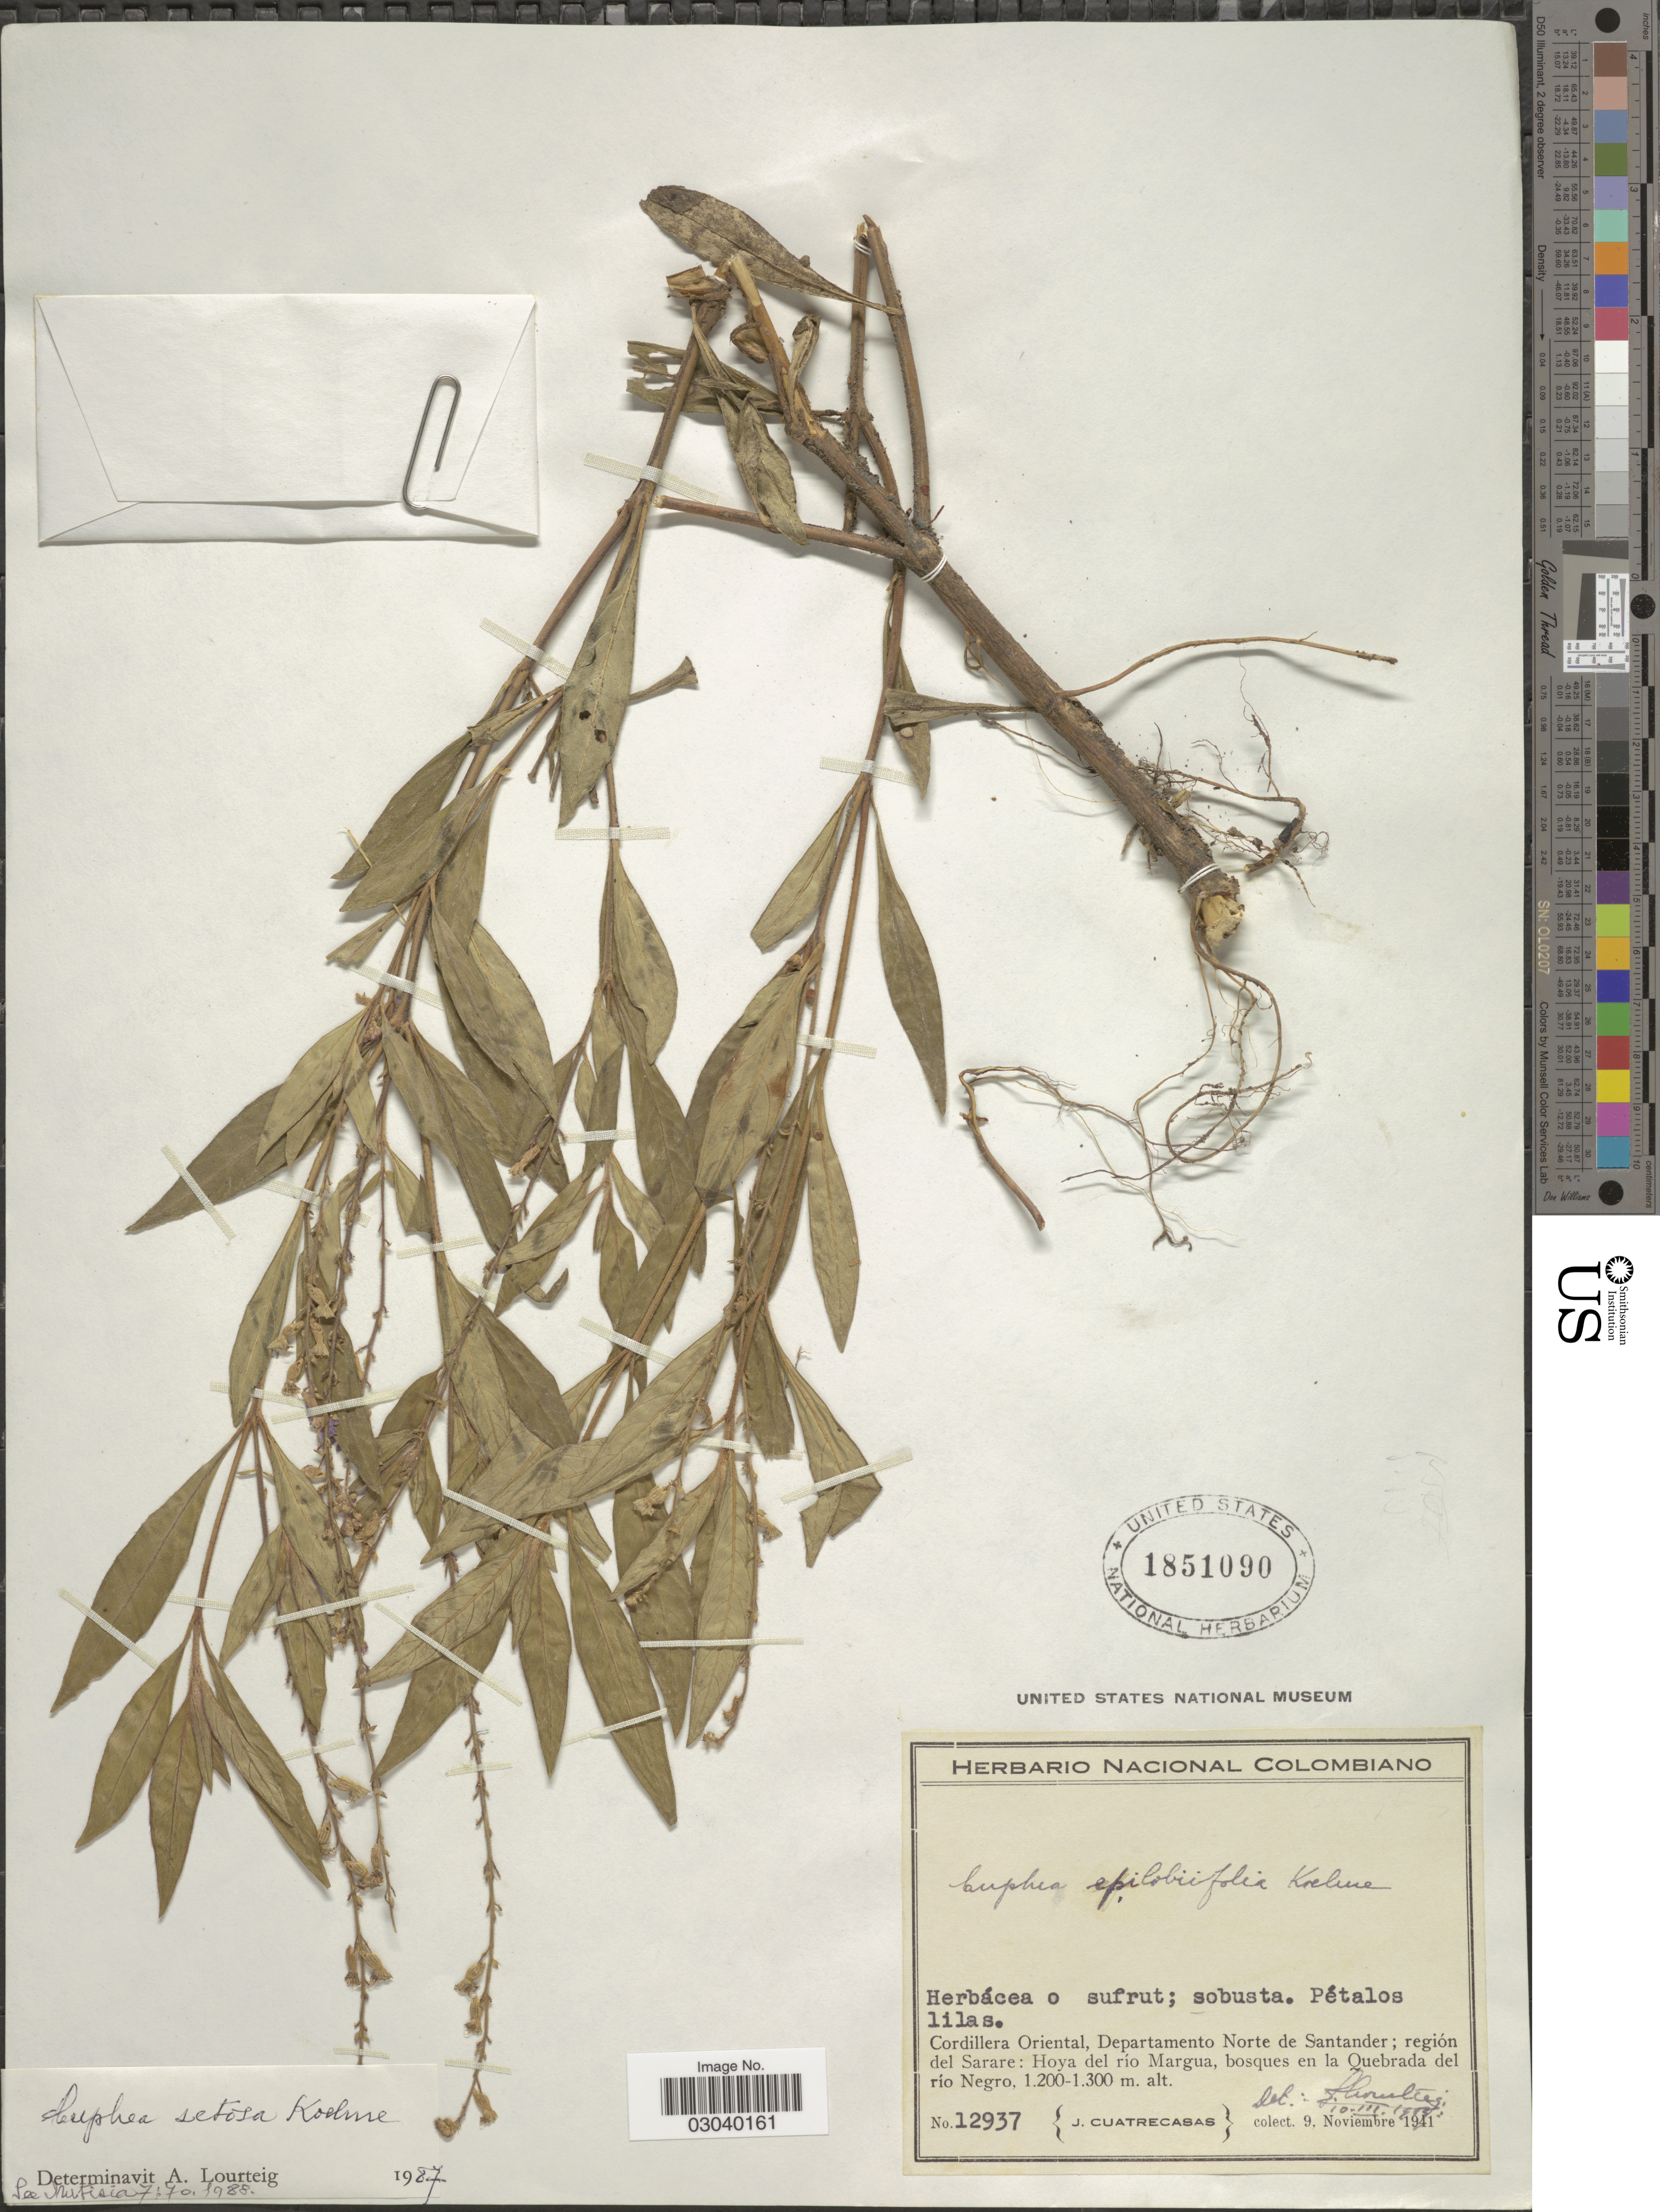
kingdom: Plantae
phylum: Tracheophyta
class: Magnoliopsida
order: Myrtales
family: Lythraceae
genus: Cuphea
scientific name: Cuphea setosa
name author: Koehne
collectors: J. Cuatrecasas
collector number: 12937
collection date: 1941-11-09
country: Colombia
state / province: Norte de Santander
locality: Cordillera Oriental, Departamento Norte de Santander; regíon del Sarare: Hoya del río Margua, bosques en la Quebrada del río Negro.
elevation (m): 1200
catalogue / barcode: US 1851090